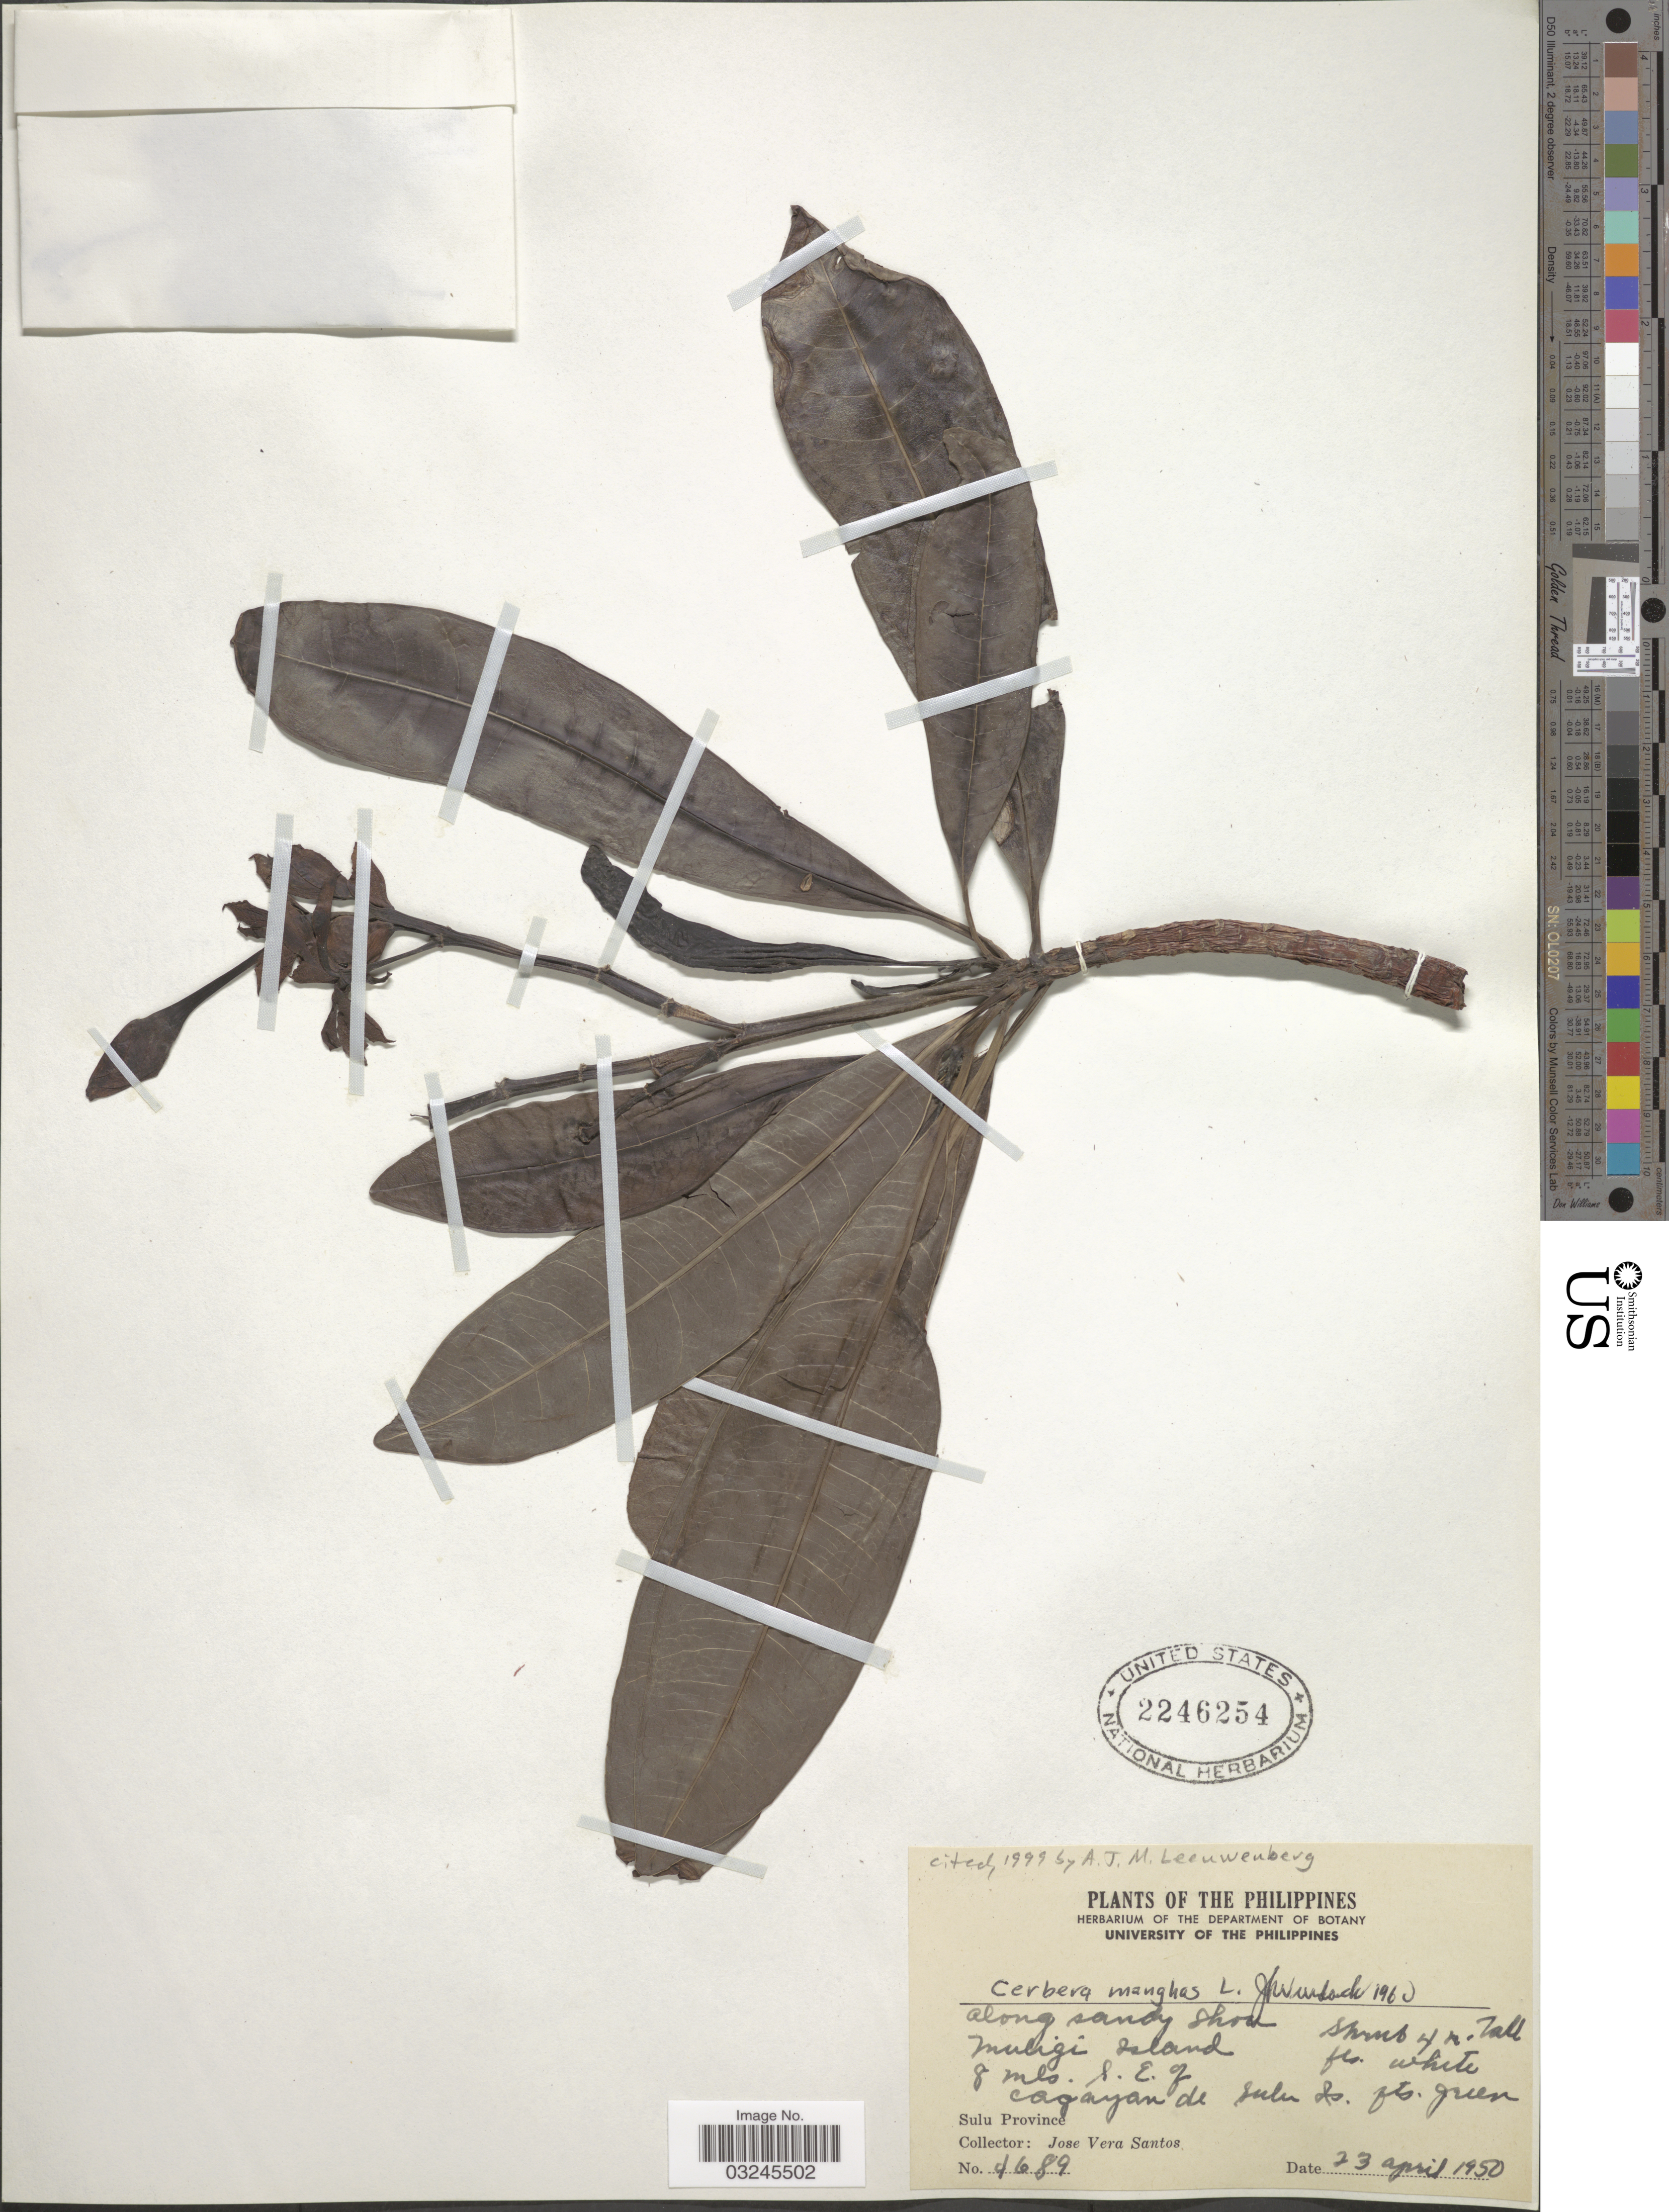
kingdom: Plantae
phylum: Tracheophyta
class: Magnoliopsida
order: Gentianales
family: Apocynaceae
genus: Cerbera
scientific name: Cerbera manghas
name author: L.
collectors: J. Santos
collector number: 4689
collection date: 1950-04-23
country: Philippines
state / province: Muslim Mindanao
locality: Along sandy shore Muligi Island. 8 mls. S. E. of Cagayan de Sulu. Sulu Province.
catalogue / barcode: US 2246254